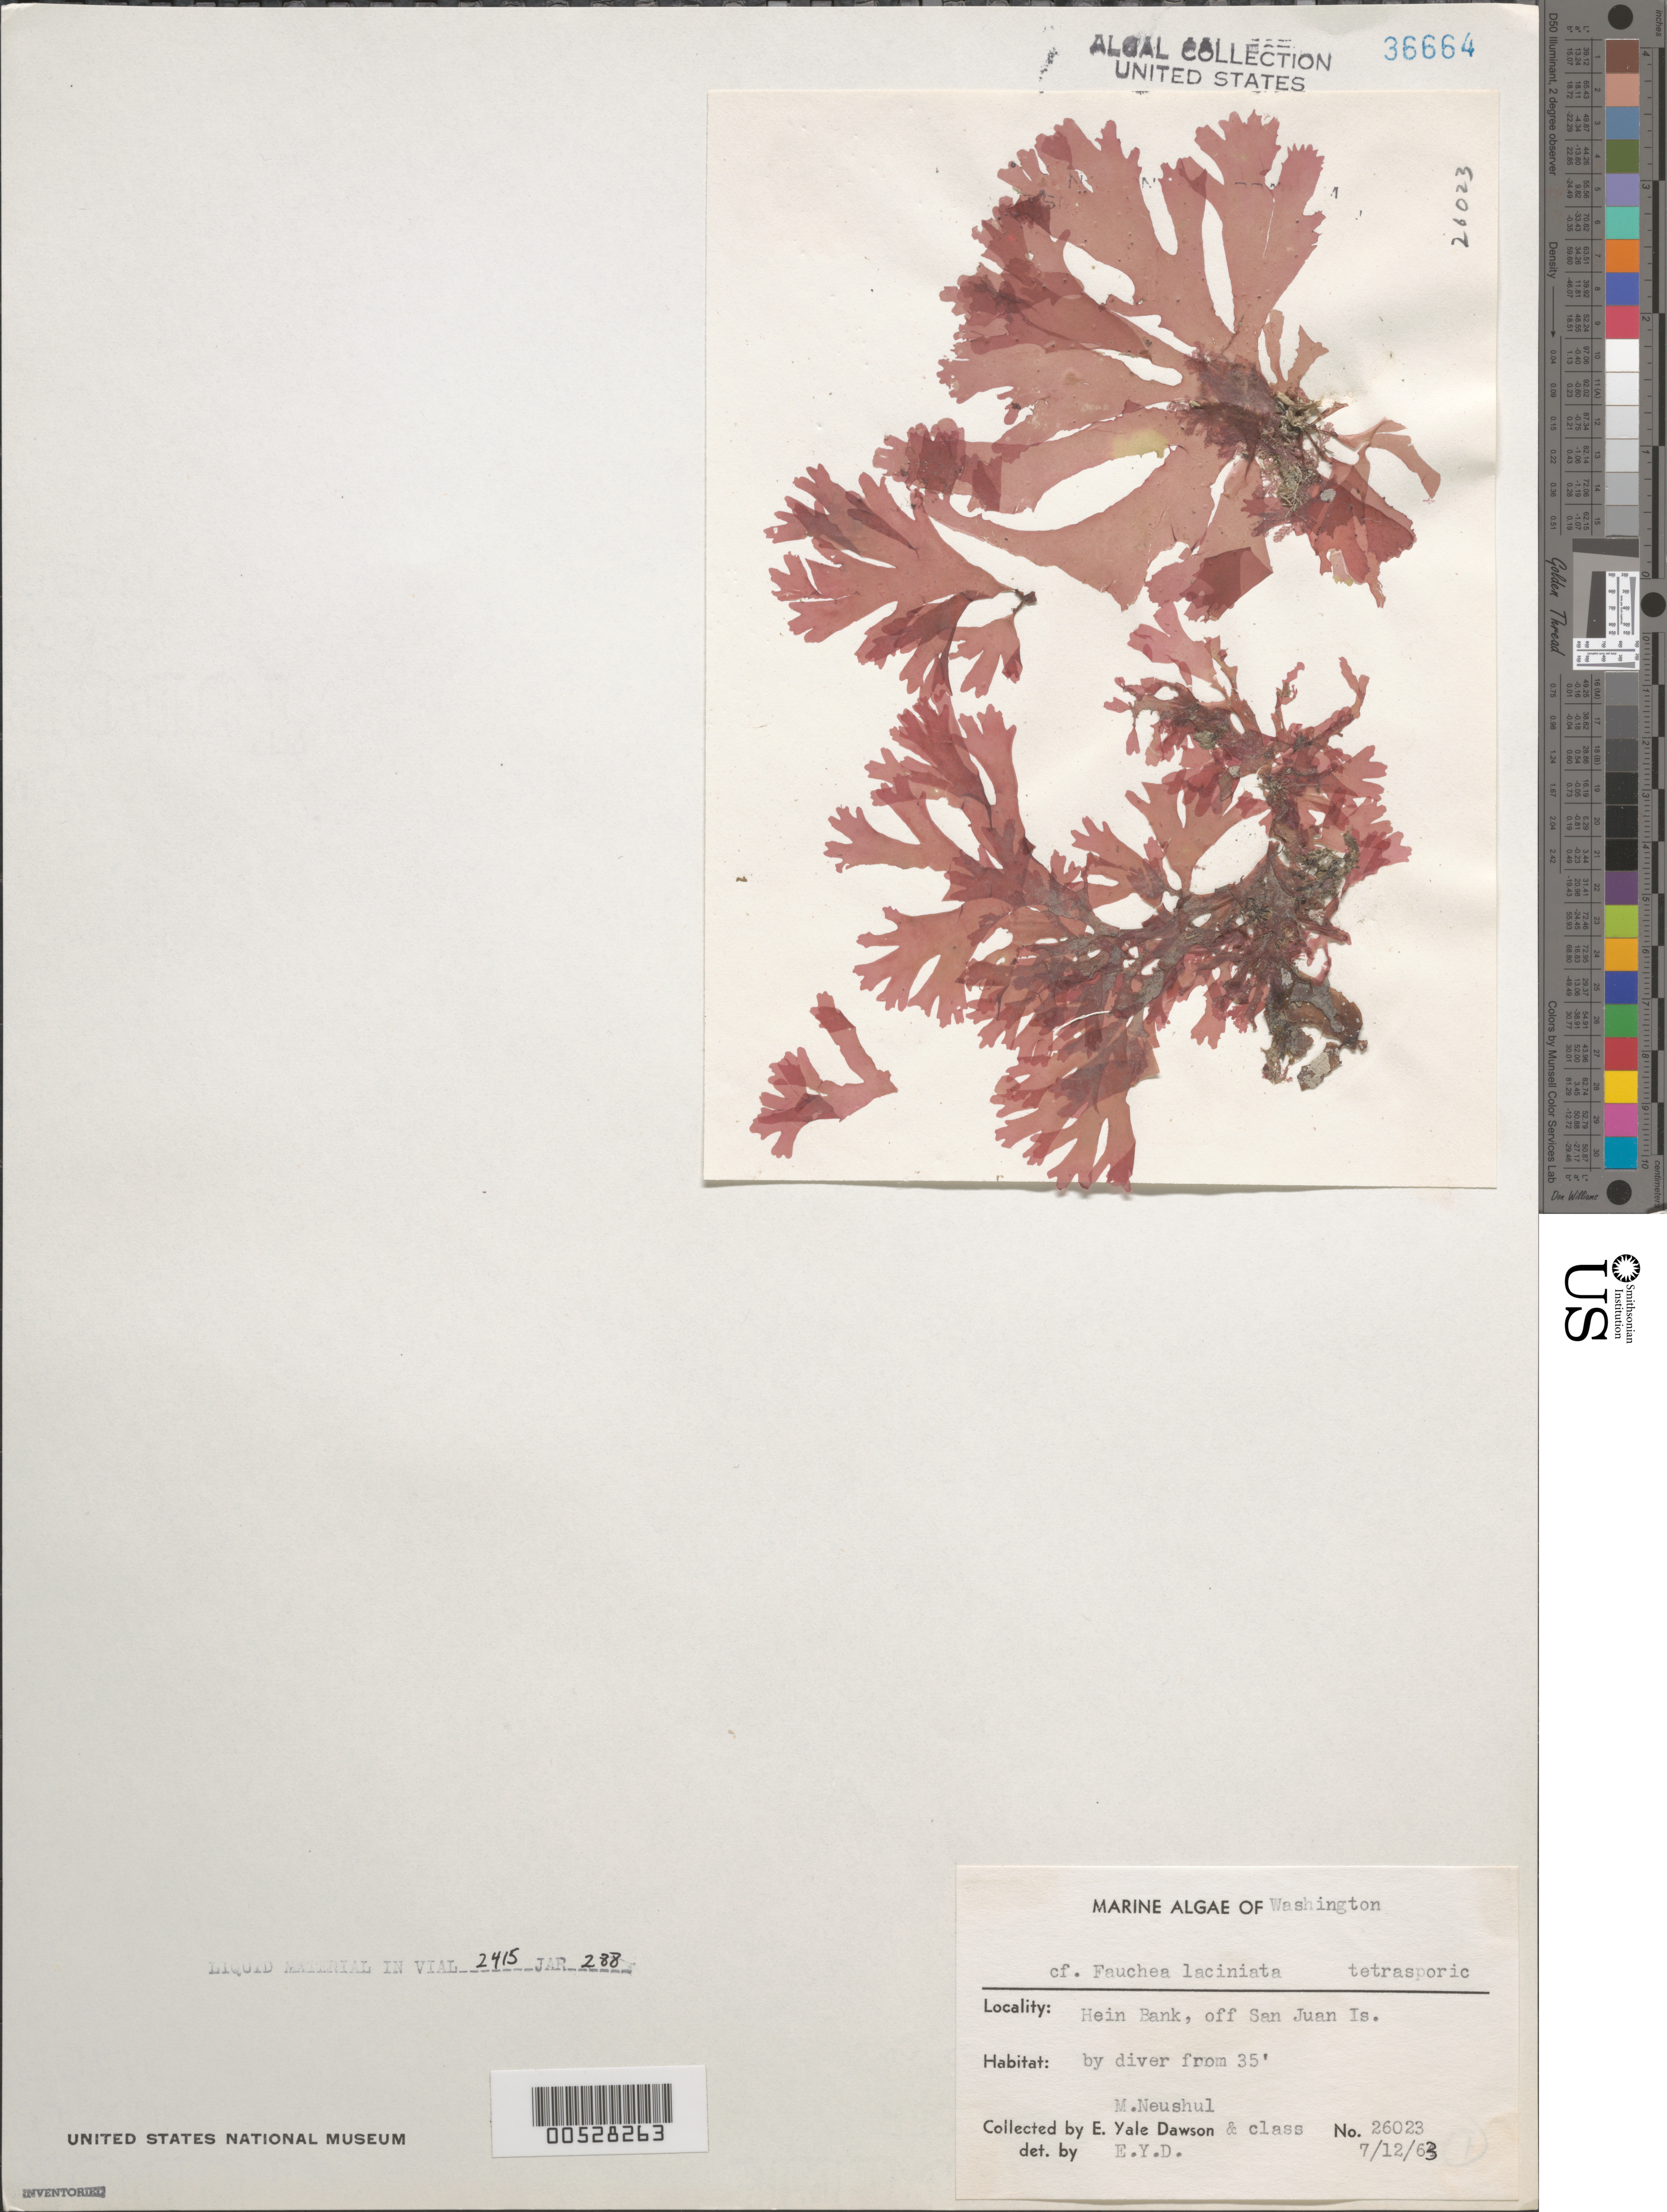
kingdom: Plantae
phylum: Rhodophyta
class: Florideophyceae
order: Rhodymeniales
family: Faucheaceae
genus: Gloiocladia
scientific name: Gloiocladia laciniata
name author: (J. Agardh) Rodríguez-Prieto & N. Sánchez in Rodríguez-Prieto et al.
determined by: Algae name updating Project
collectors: E. Y. Dawson, M. Neushul & Algae Class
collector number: EYD 26023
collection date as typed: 12 Jul 1963 or 12 Jul 1964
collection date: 1963-07-12 or 1964-07-12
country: United States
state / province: Washington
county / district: San Juan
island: San Juan Island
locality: Hein Bank, off San Juan Island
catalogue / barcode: US 36664